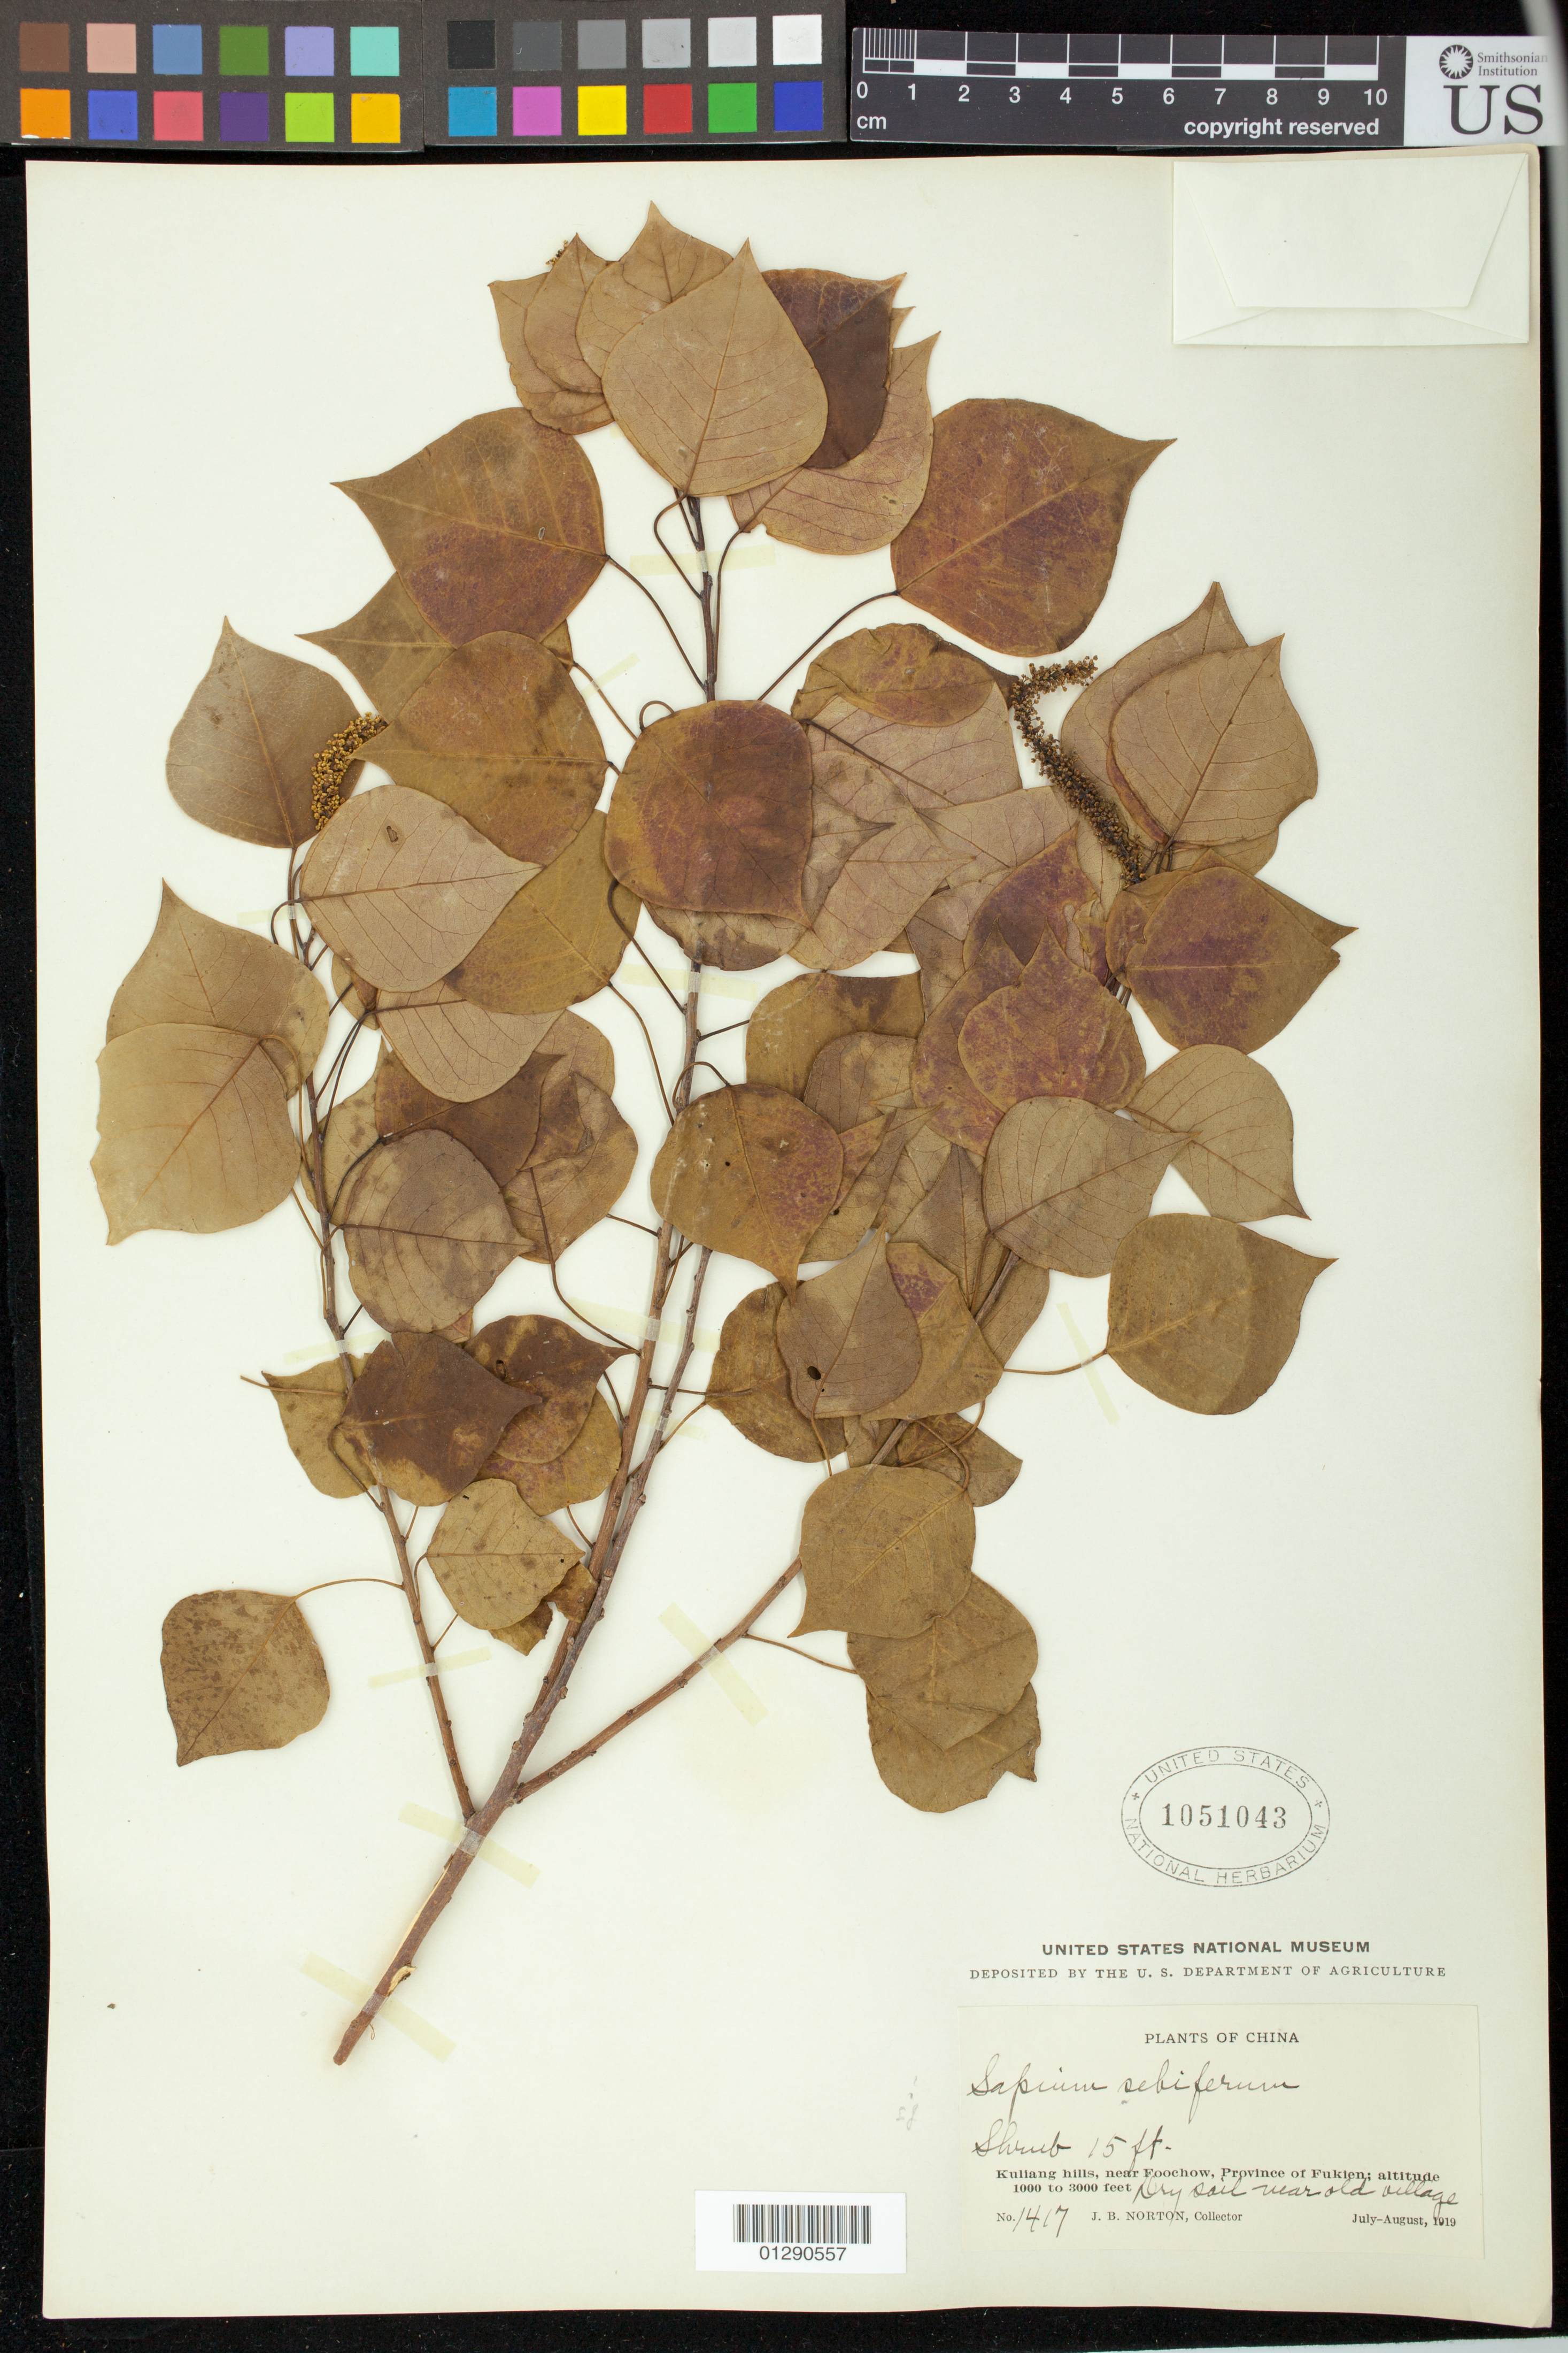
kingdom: Plantae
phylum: Tracheophyta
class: Magnoliopsida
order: Malpighiales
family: Euphorbiaceae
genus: Sapium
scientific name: Sapium sebiferum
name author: (L.) Roxb.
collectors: J. B. Norton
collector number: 1417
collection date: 1919-07/1919-08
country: China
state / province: Fujian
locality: Kuliang hills, near Foochow, Province of Fukien, dry soil near old village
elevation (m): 305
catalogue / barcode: US 1051043